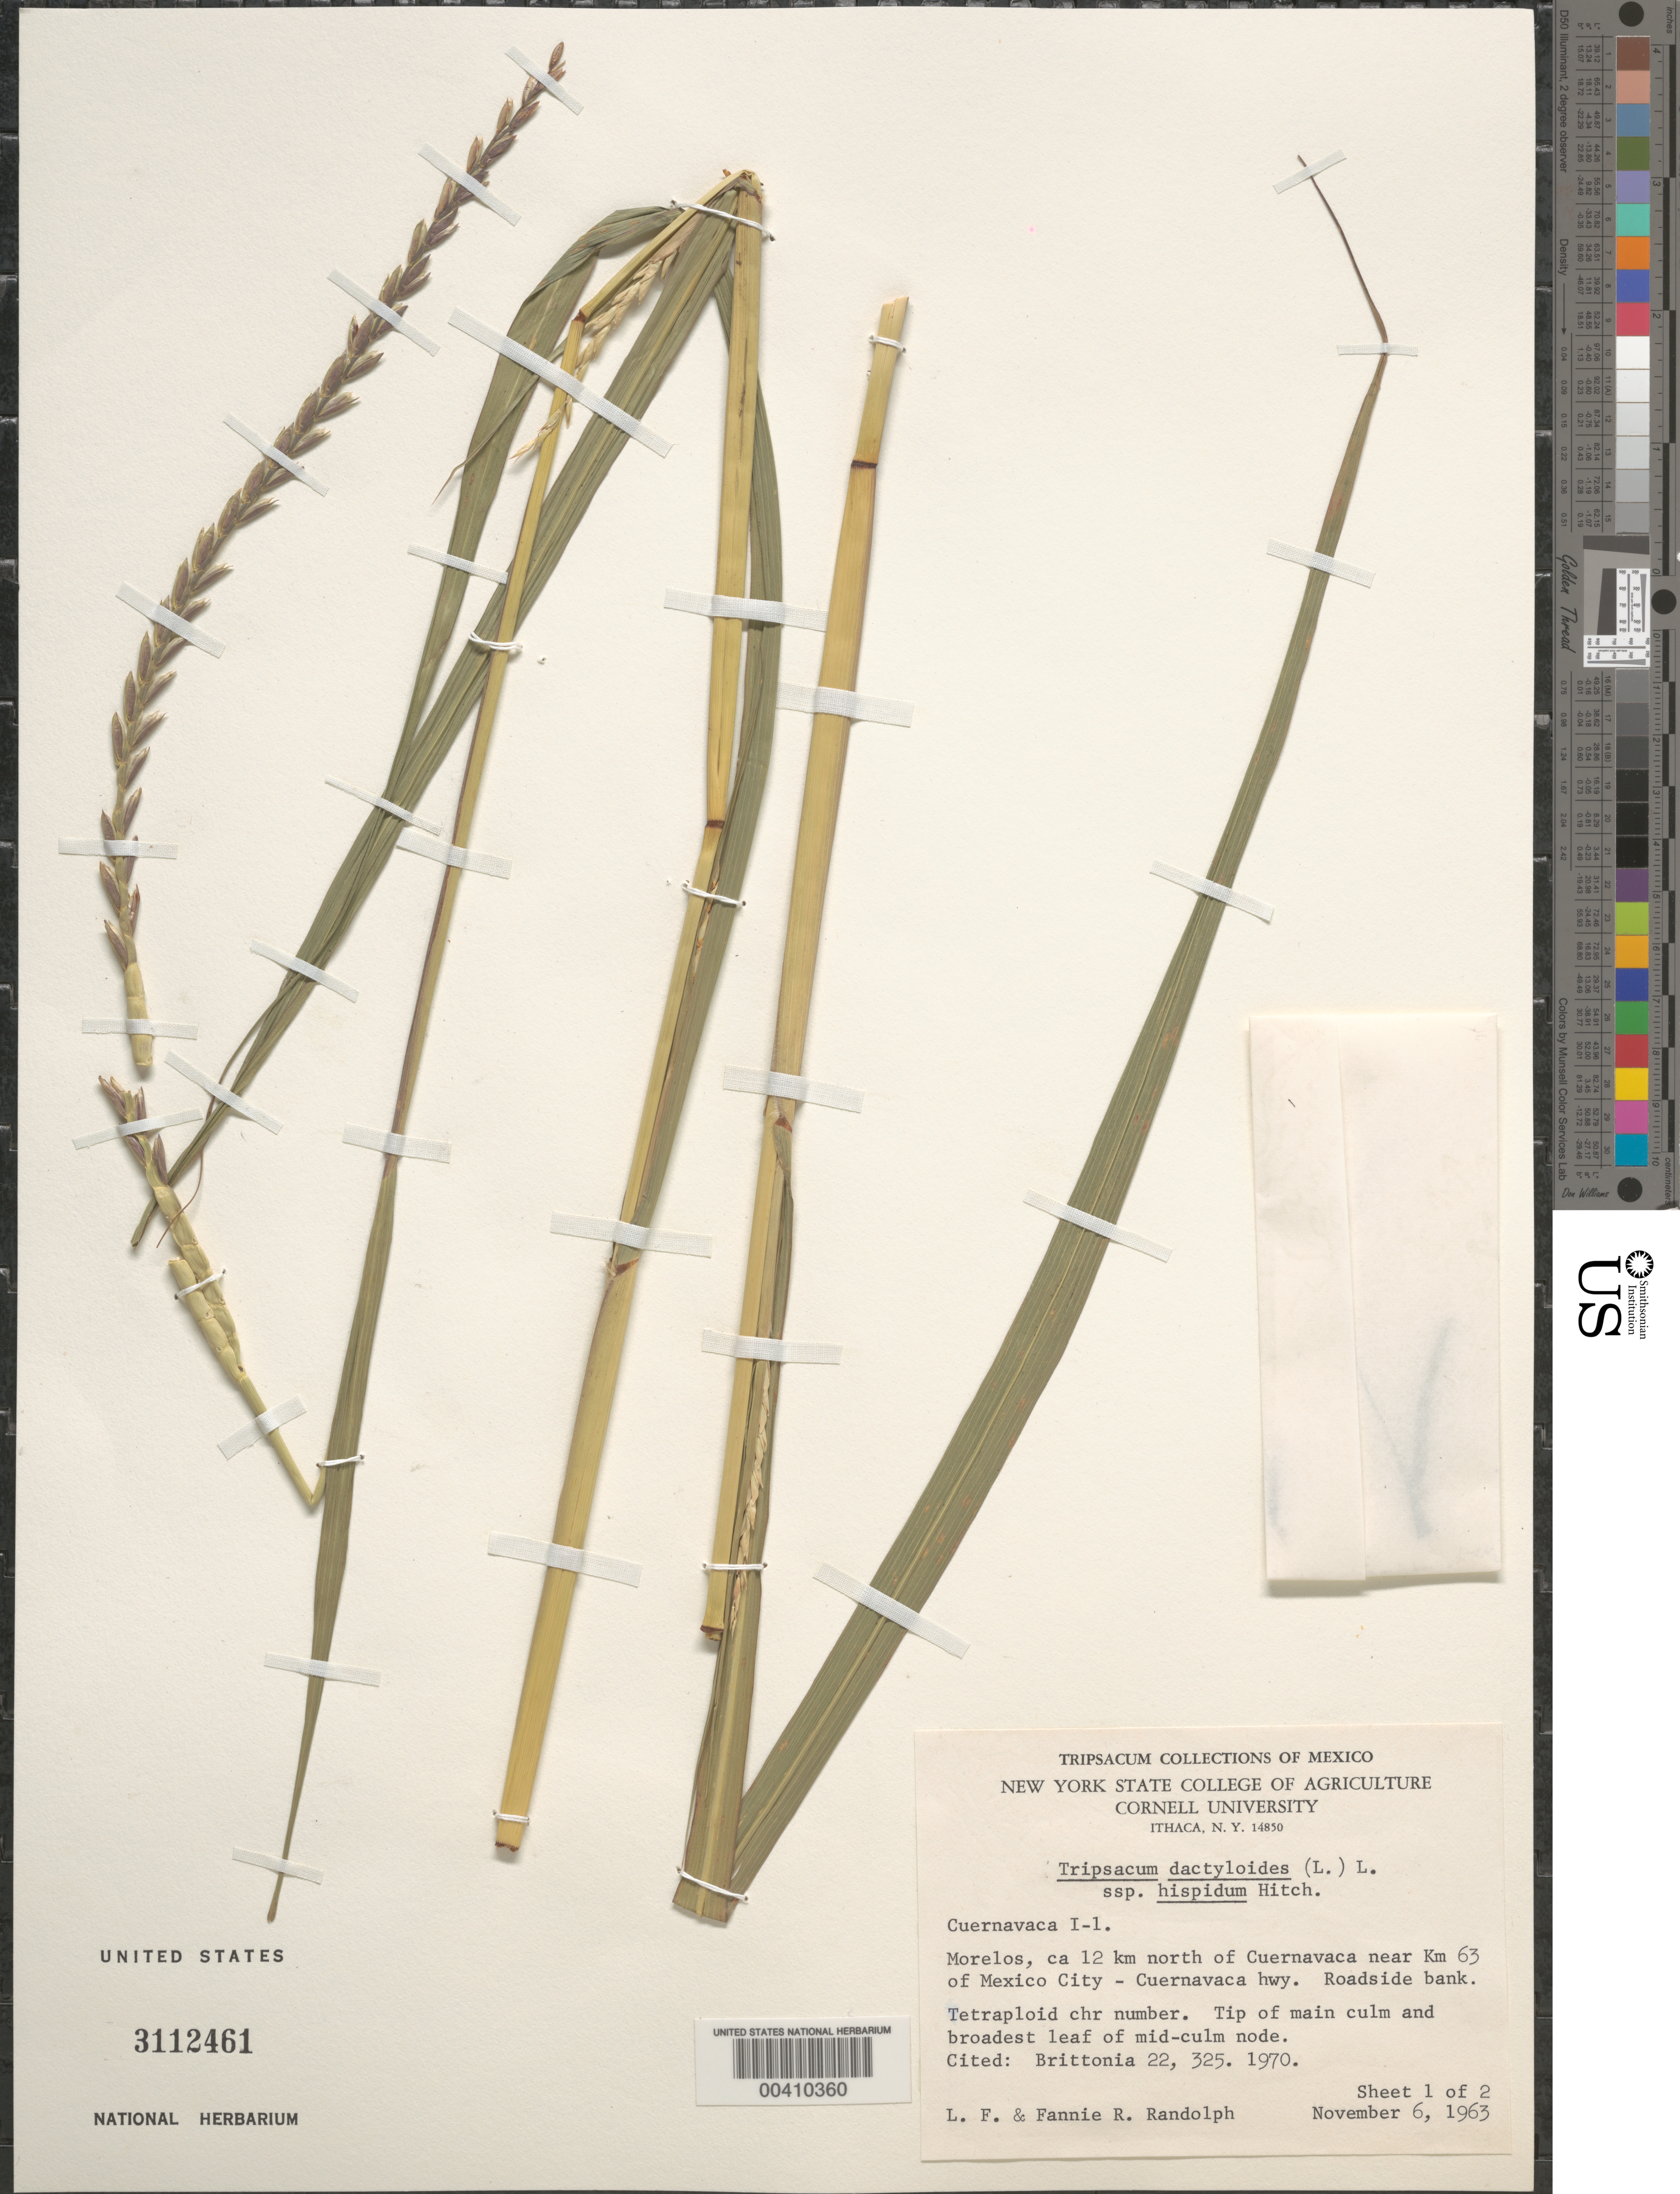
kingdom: Plantae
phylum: Tracheophyta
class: Liliopsida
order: Poales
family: Poaceae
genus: Tripsacum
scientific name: Tripsacum dactyloides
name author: (L.) L.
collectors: L. F. Randolph & F. Randolph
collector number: I-1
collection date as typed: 6 Nov 1963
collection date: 1963-11-06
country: Mexico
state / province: Morelos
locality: Cuernavaca, ca. 12 km N of Cuernavaca near Km 63 of Mexico City-Cuernavaca Hwy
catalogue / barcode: US 3112461